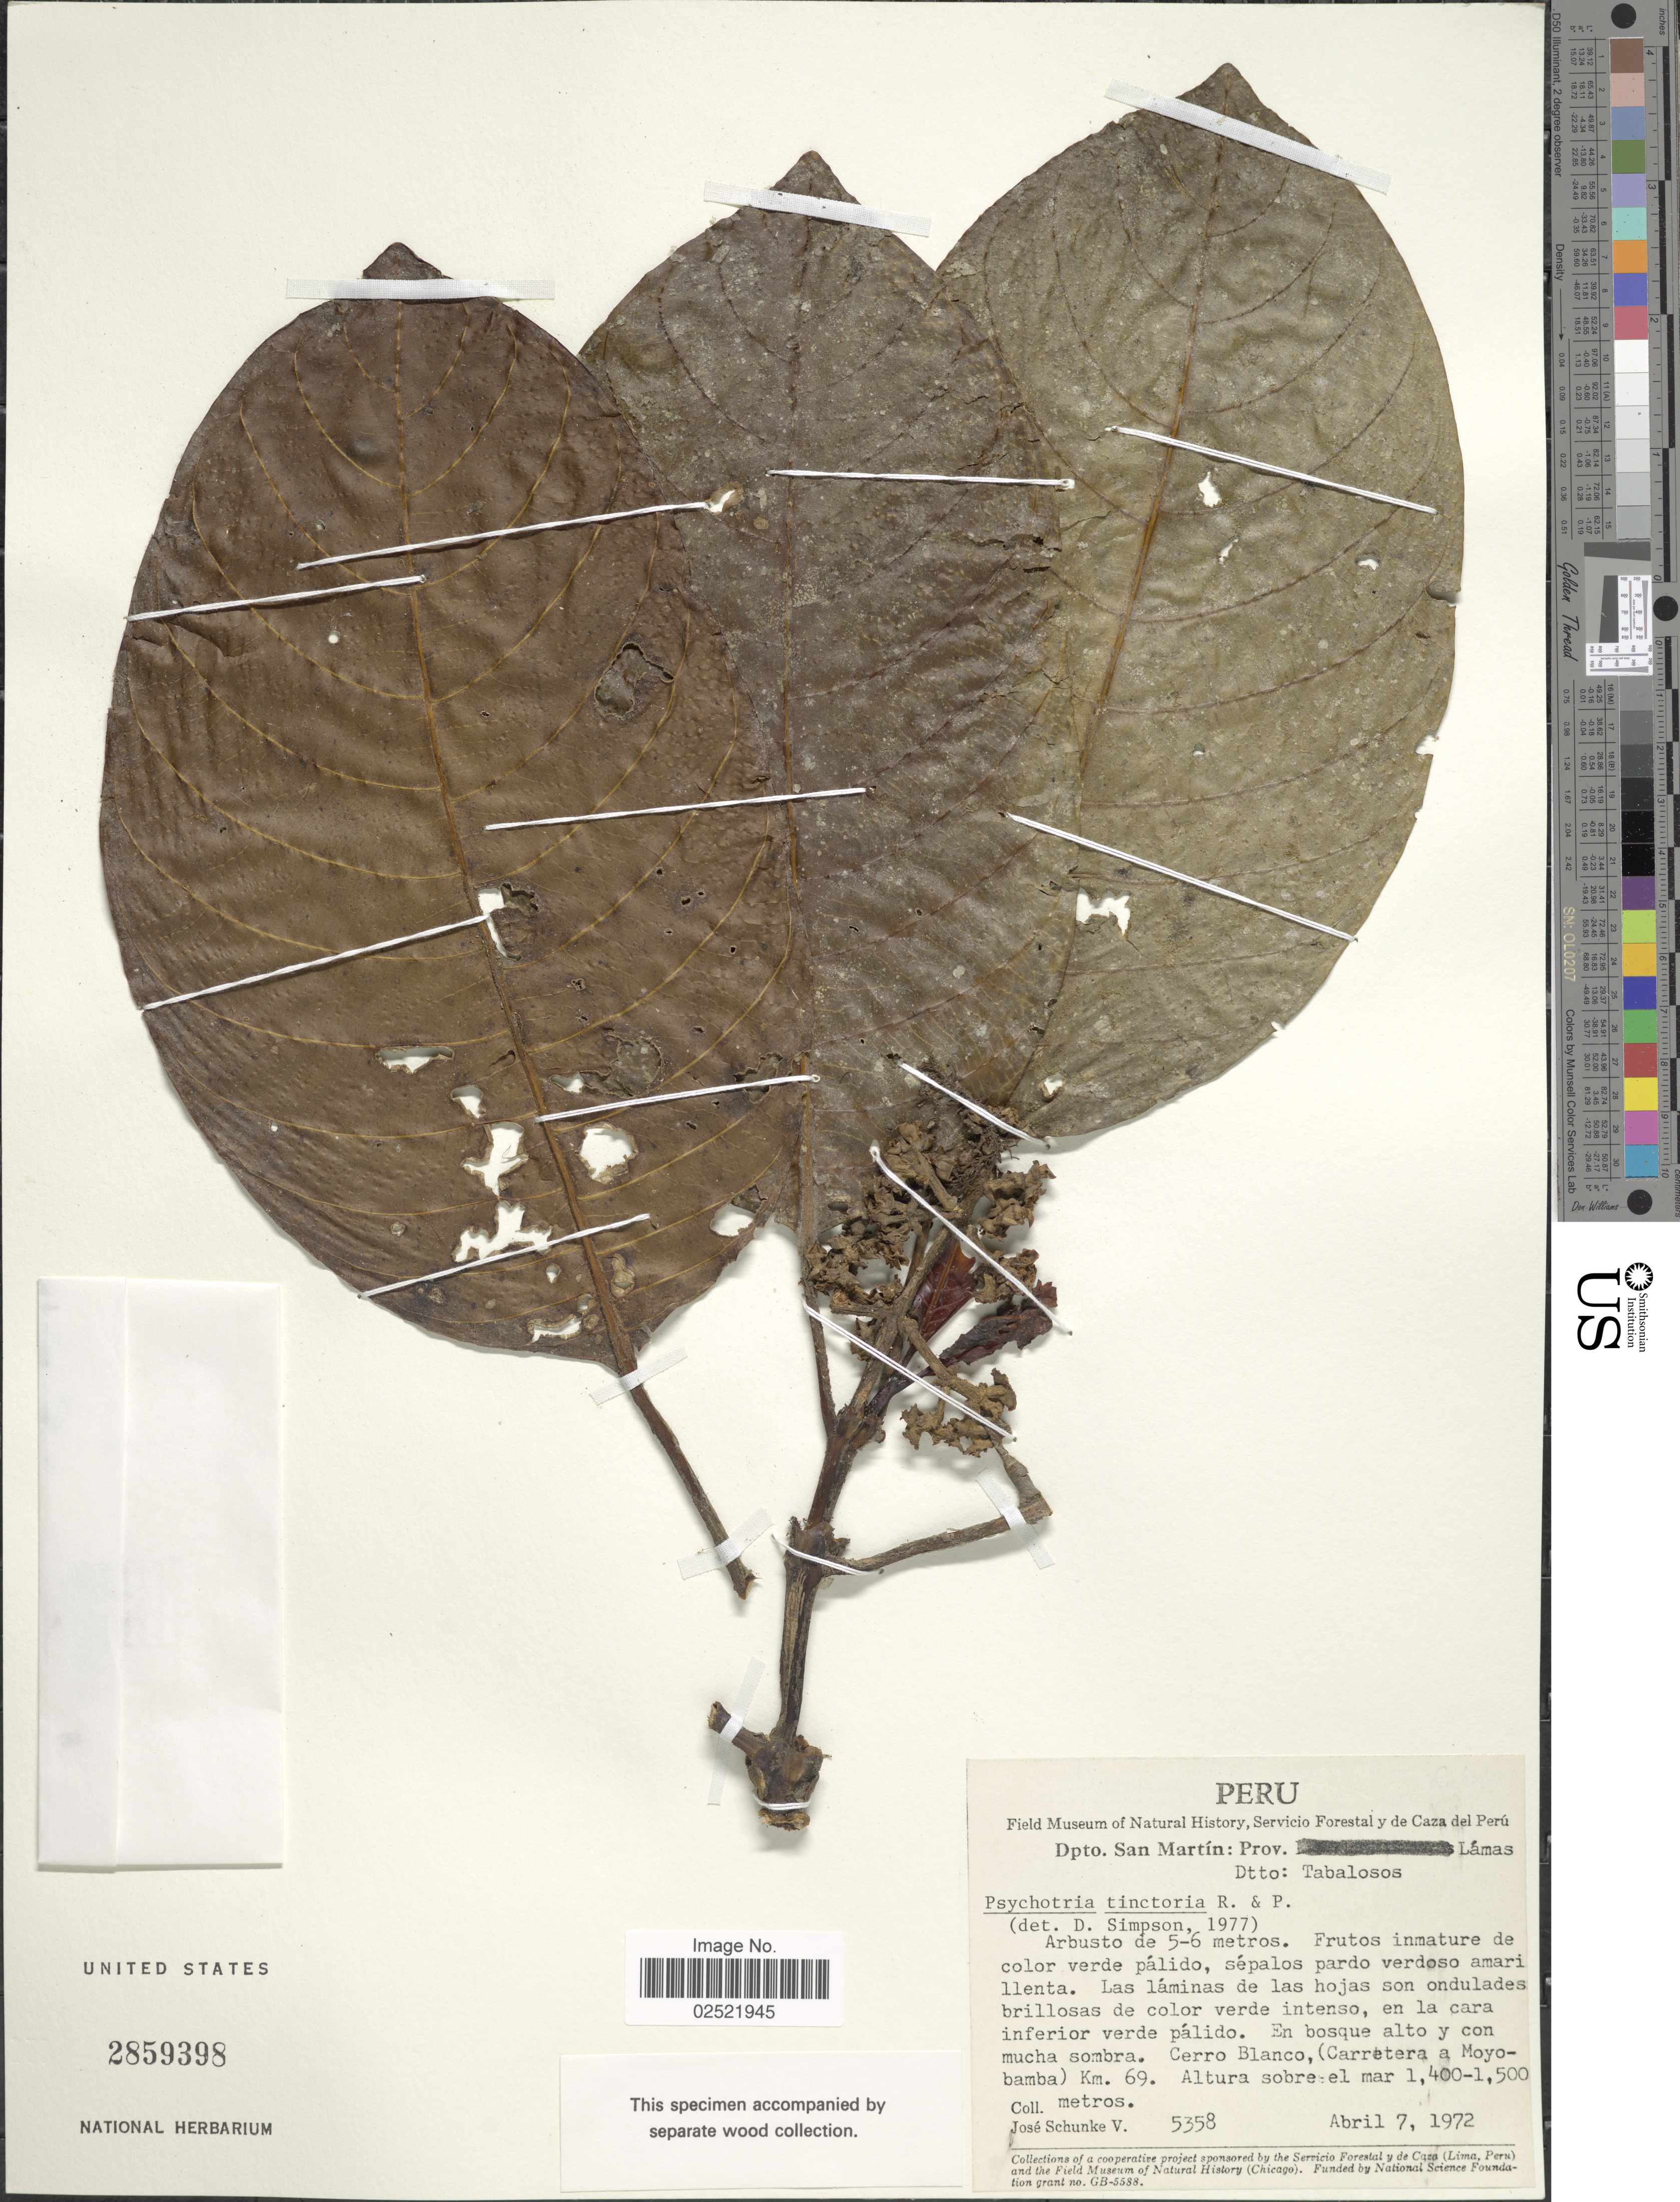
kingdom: Plantae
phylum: Tracheophyta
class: Magnoliopsida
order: Gentianales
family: Rubiaceae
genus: Psychotria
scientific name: Psychotria tinctoria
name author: Ruiz & Pav.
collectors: J. Schunke Vigo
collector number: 5358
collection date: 1972-04-07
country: Peru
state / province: San Martín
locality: Prov. Lamas, Dtto. Tabalosos, Cerro Blanco, carretera a Moyobamb, km 69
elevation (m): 1400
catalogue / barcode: US 2859398